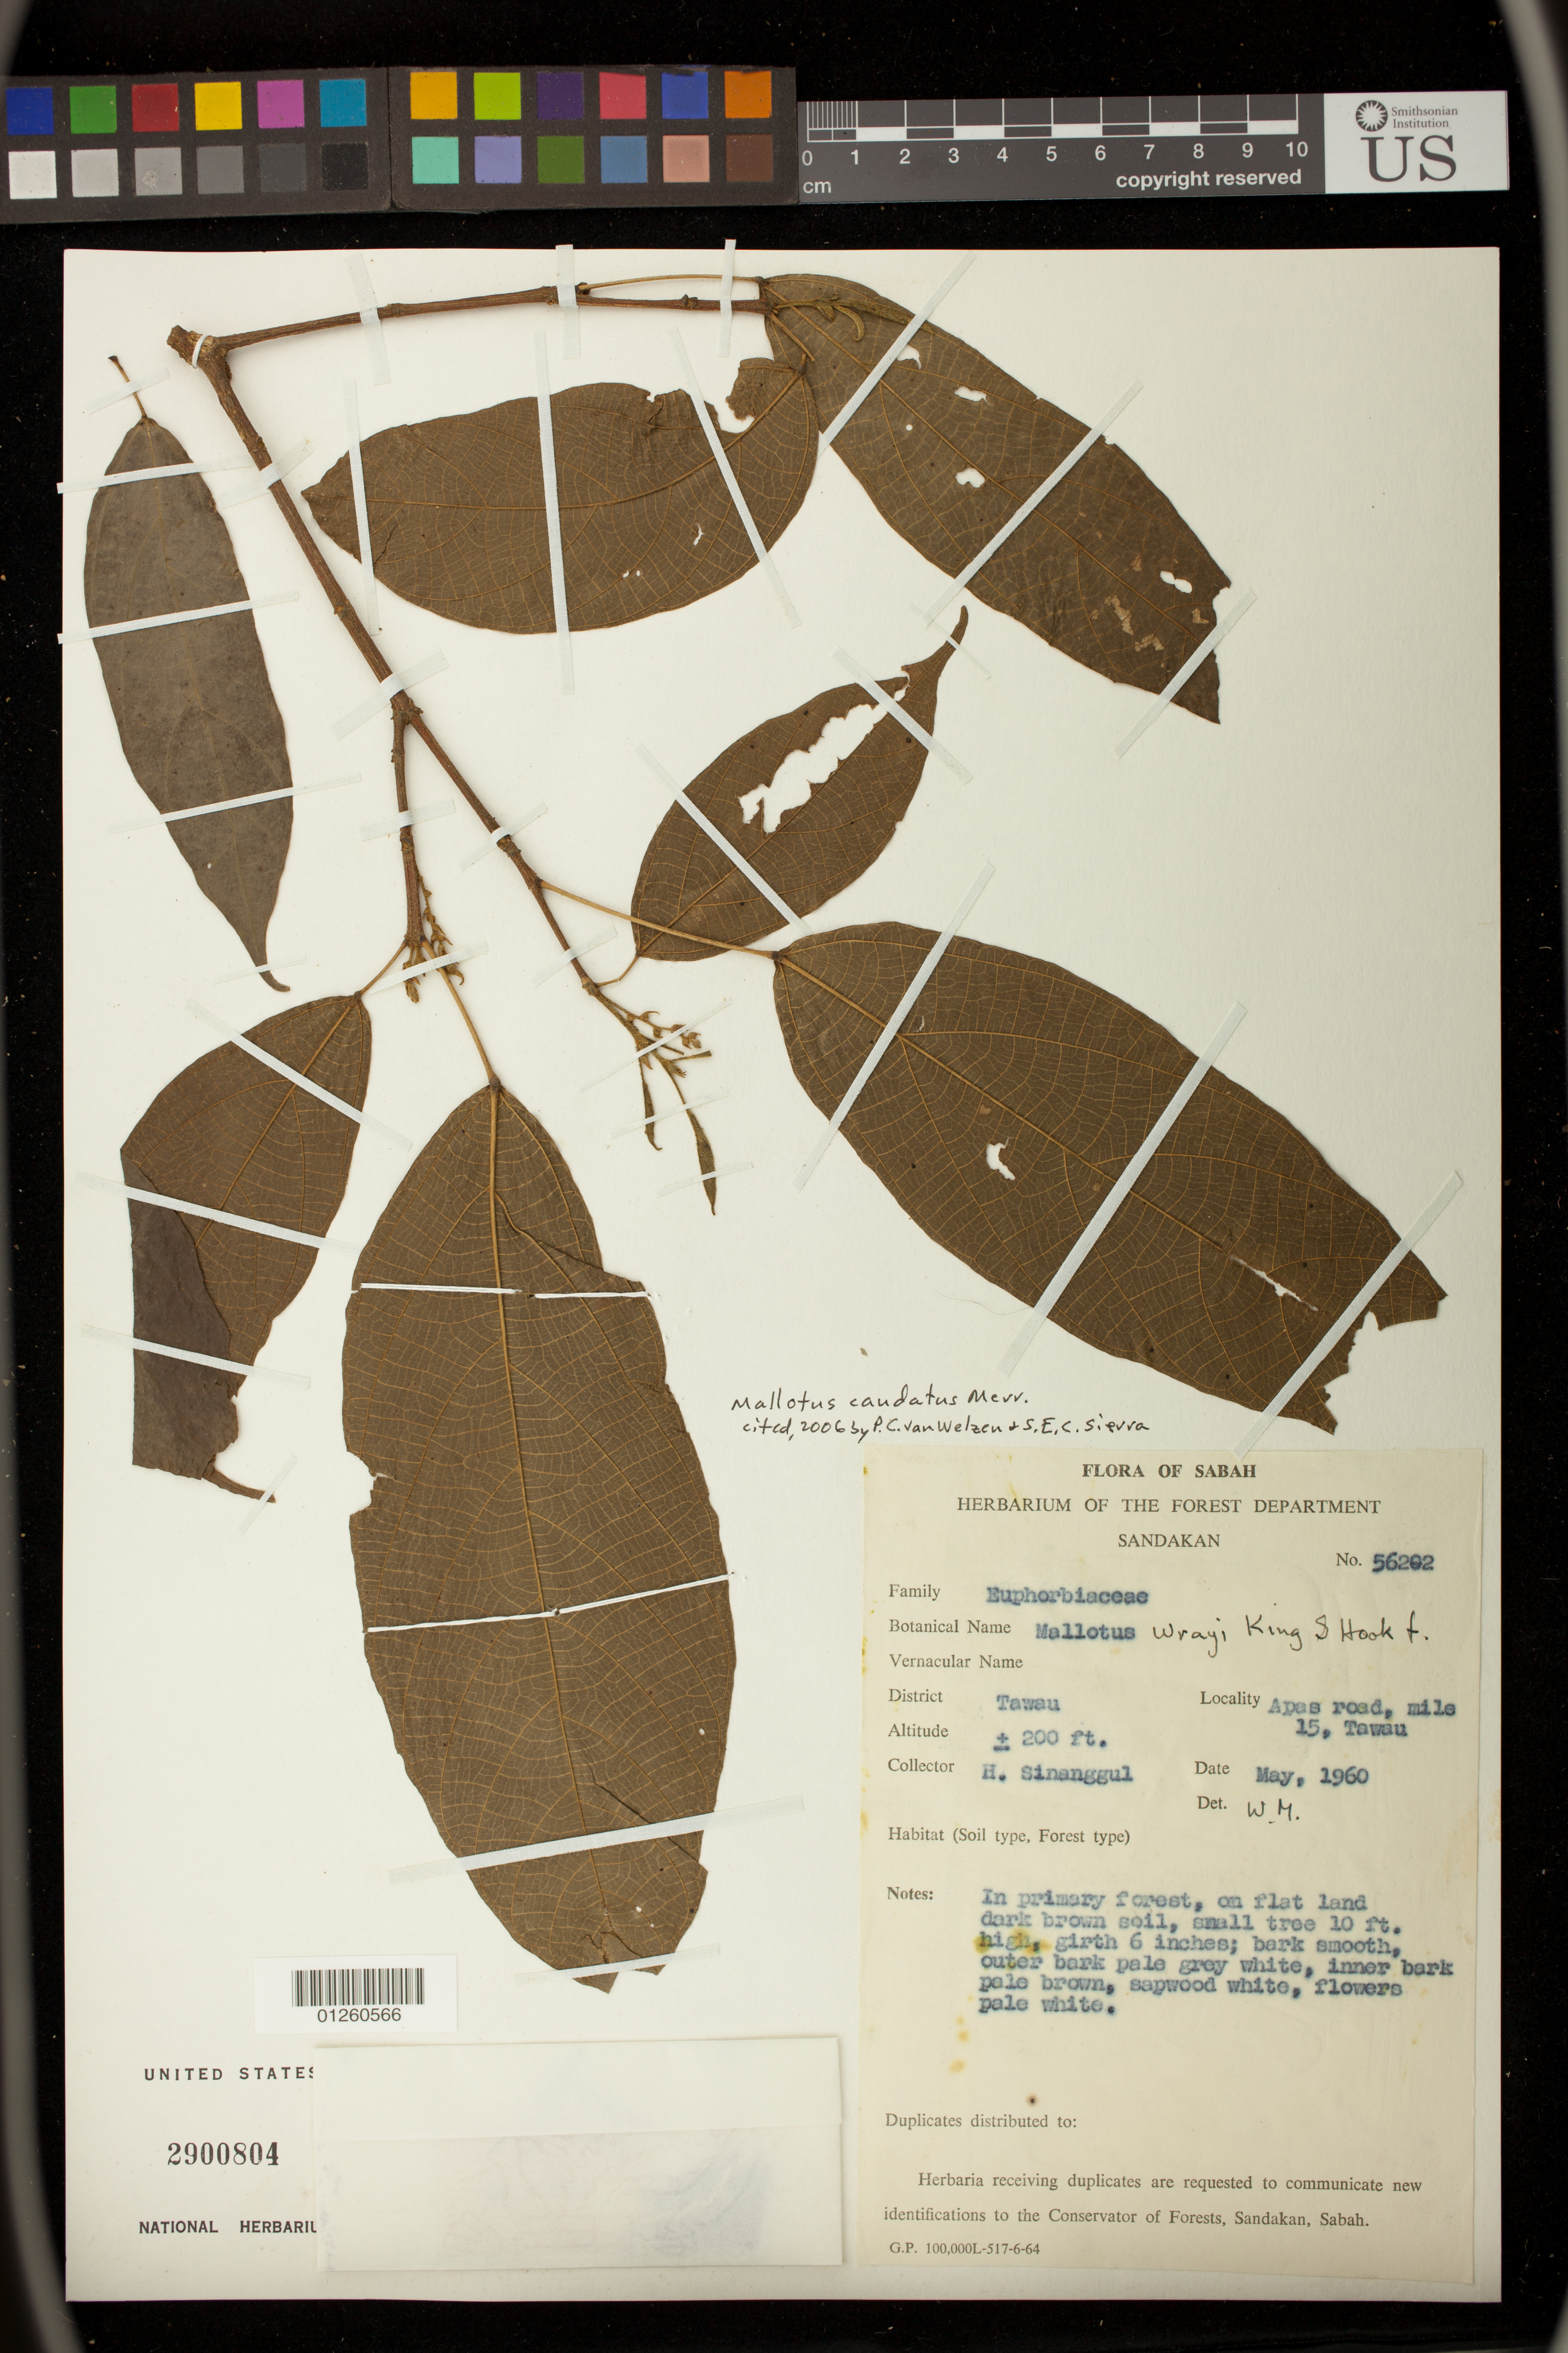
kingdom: Plantae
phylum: Tracheophyta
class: Magnoliopsida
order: Malpighiales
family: Euphorbiaceae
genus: Mallotus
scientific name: Mallotus caudatus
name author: Merr.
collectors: H. Sinanggul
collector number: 56202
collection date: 1960-05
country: Malaysia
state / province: Sabah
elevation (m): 61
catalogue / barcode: US 2900804